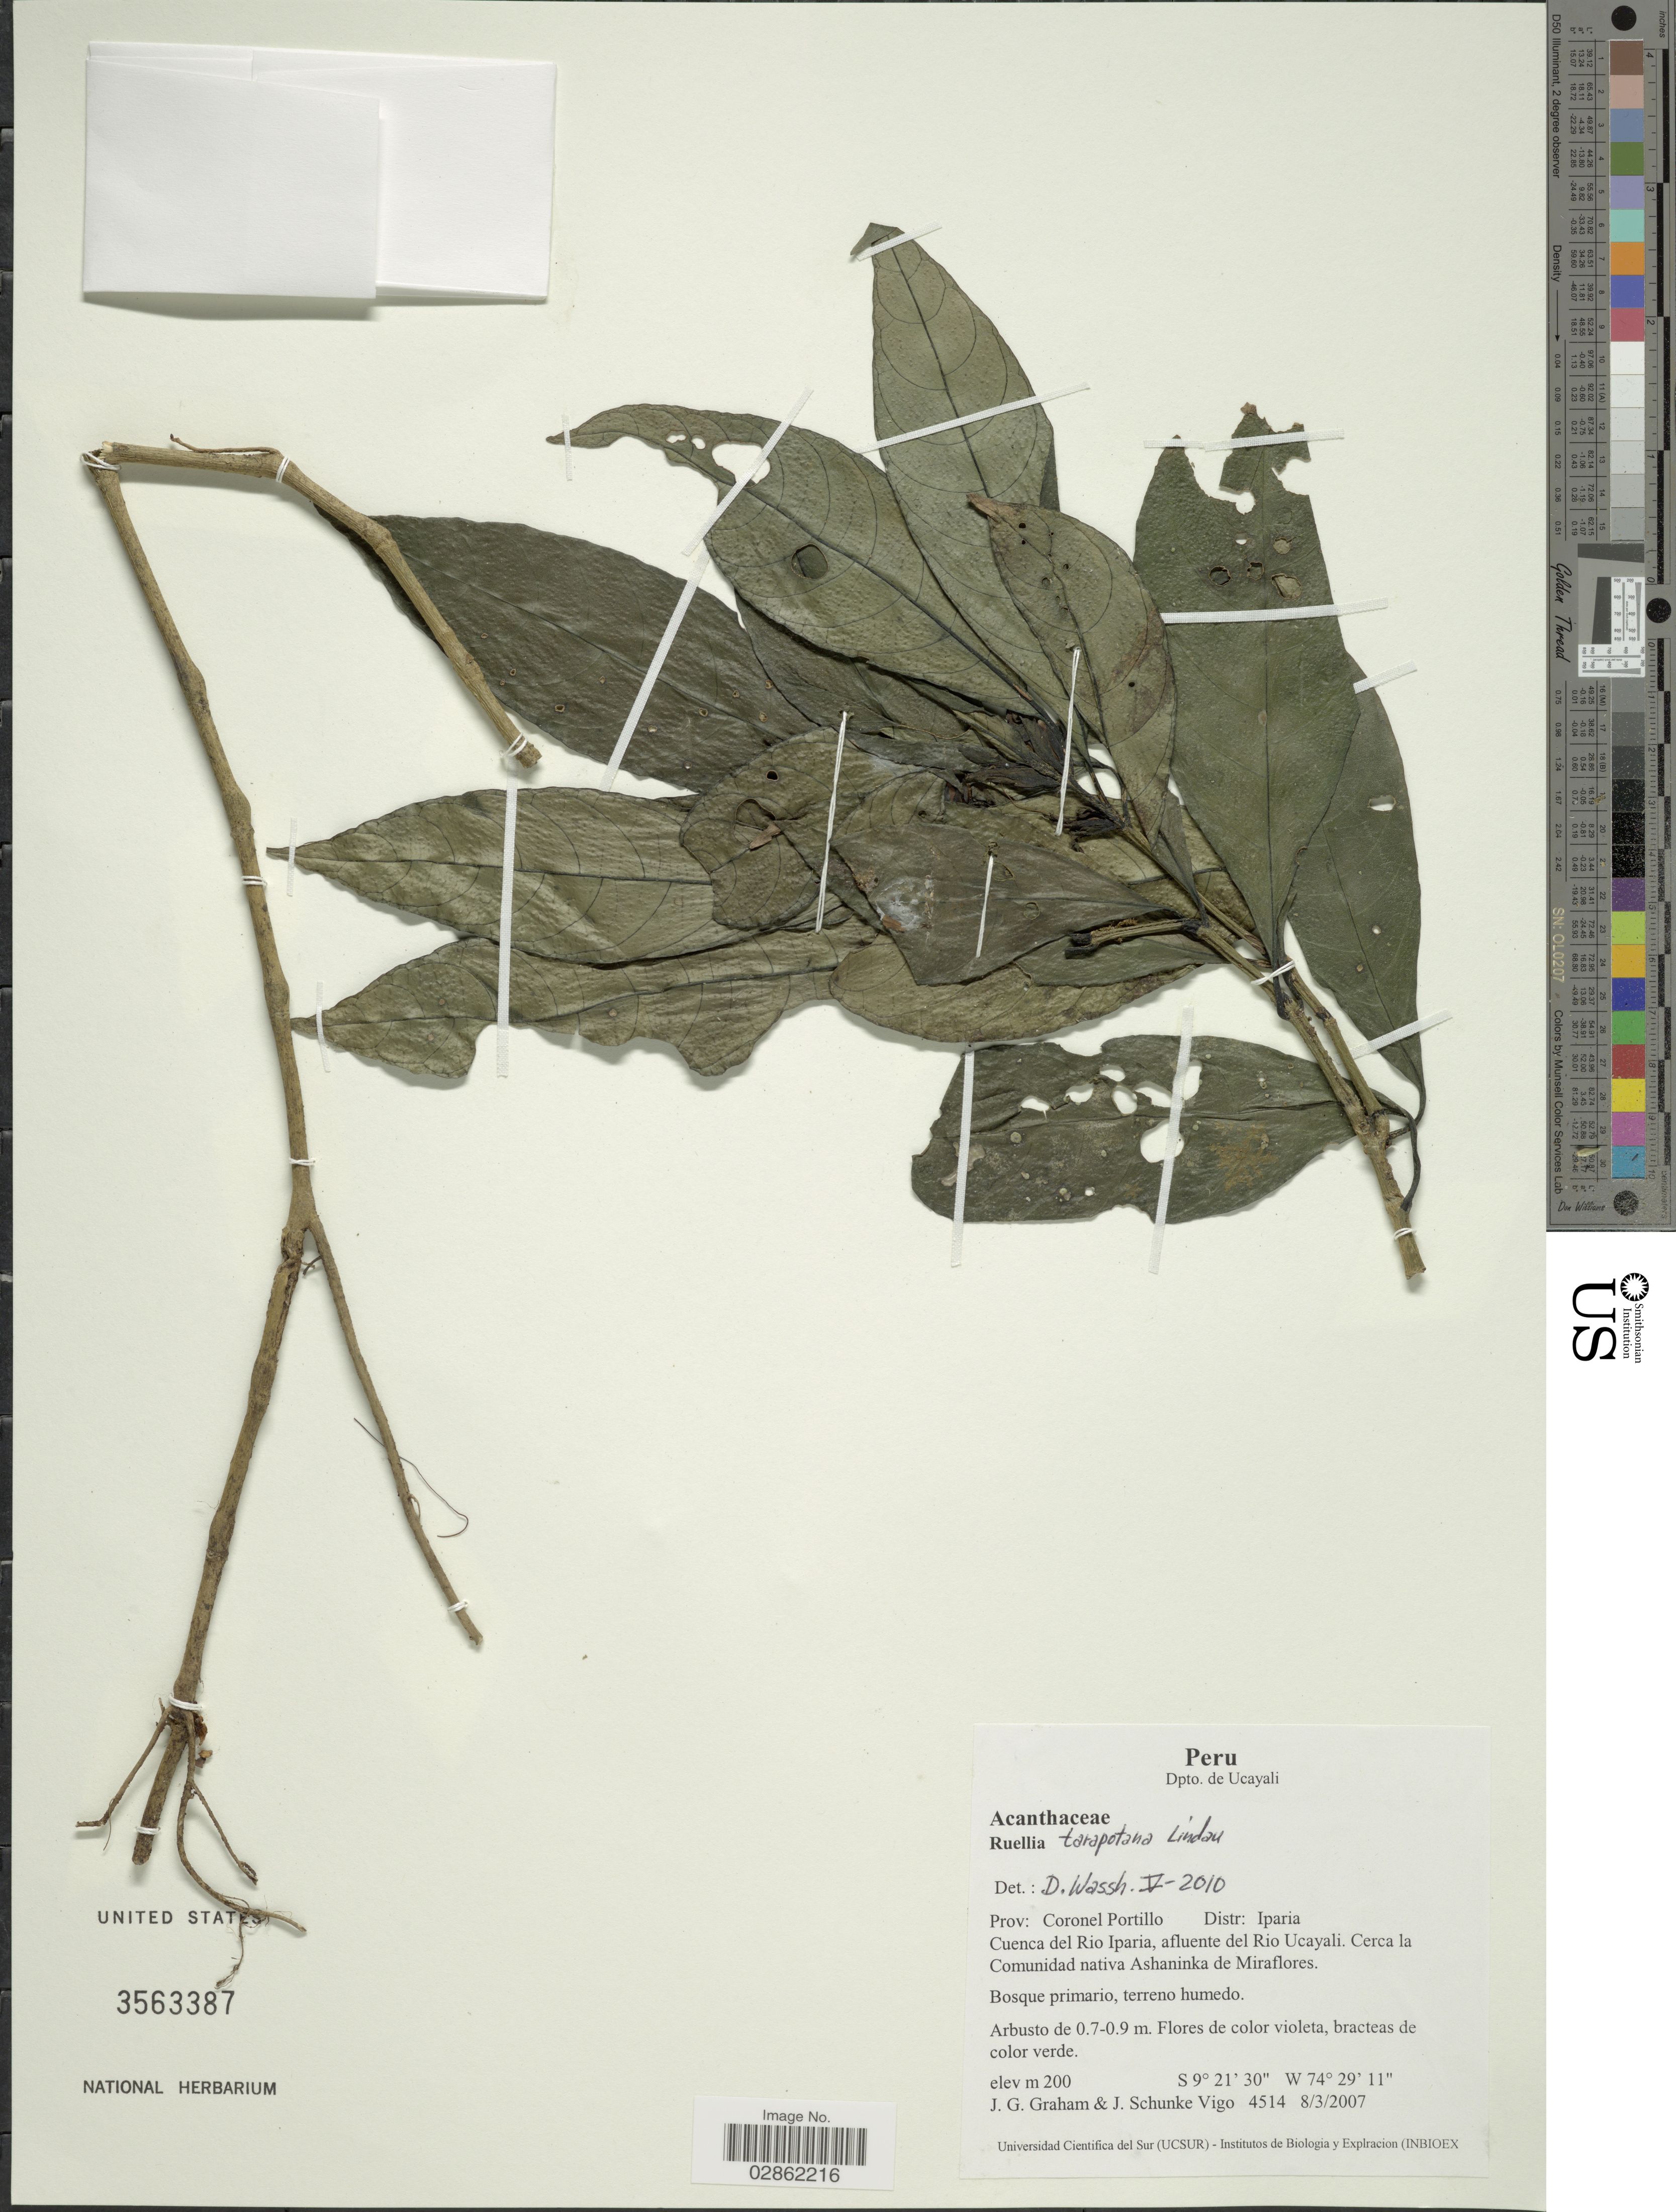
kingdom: Plantae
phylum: Tracheophyta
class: Magnoliopsida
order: Lamiales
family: Acanthaceae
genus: Ruellia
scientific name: Ruellia tarapotana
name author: Lindau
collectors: J. Graham & J. Schunke Vigo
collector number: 4514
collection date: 2007-03-08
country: Peru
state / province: Ucayali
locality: Dpto. Ucayali, Prov. Coronel Portillo, Distr. Iparia, Cuenca del Rio Iparia, afluente del Río Ucayali, Cerca la Comunidad nativa Ashaninka de Miraflores.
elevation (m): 200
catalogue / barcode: US 3563387